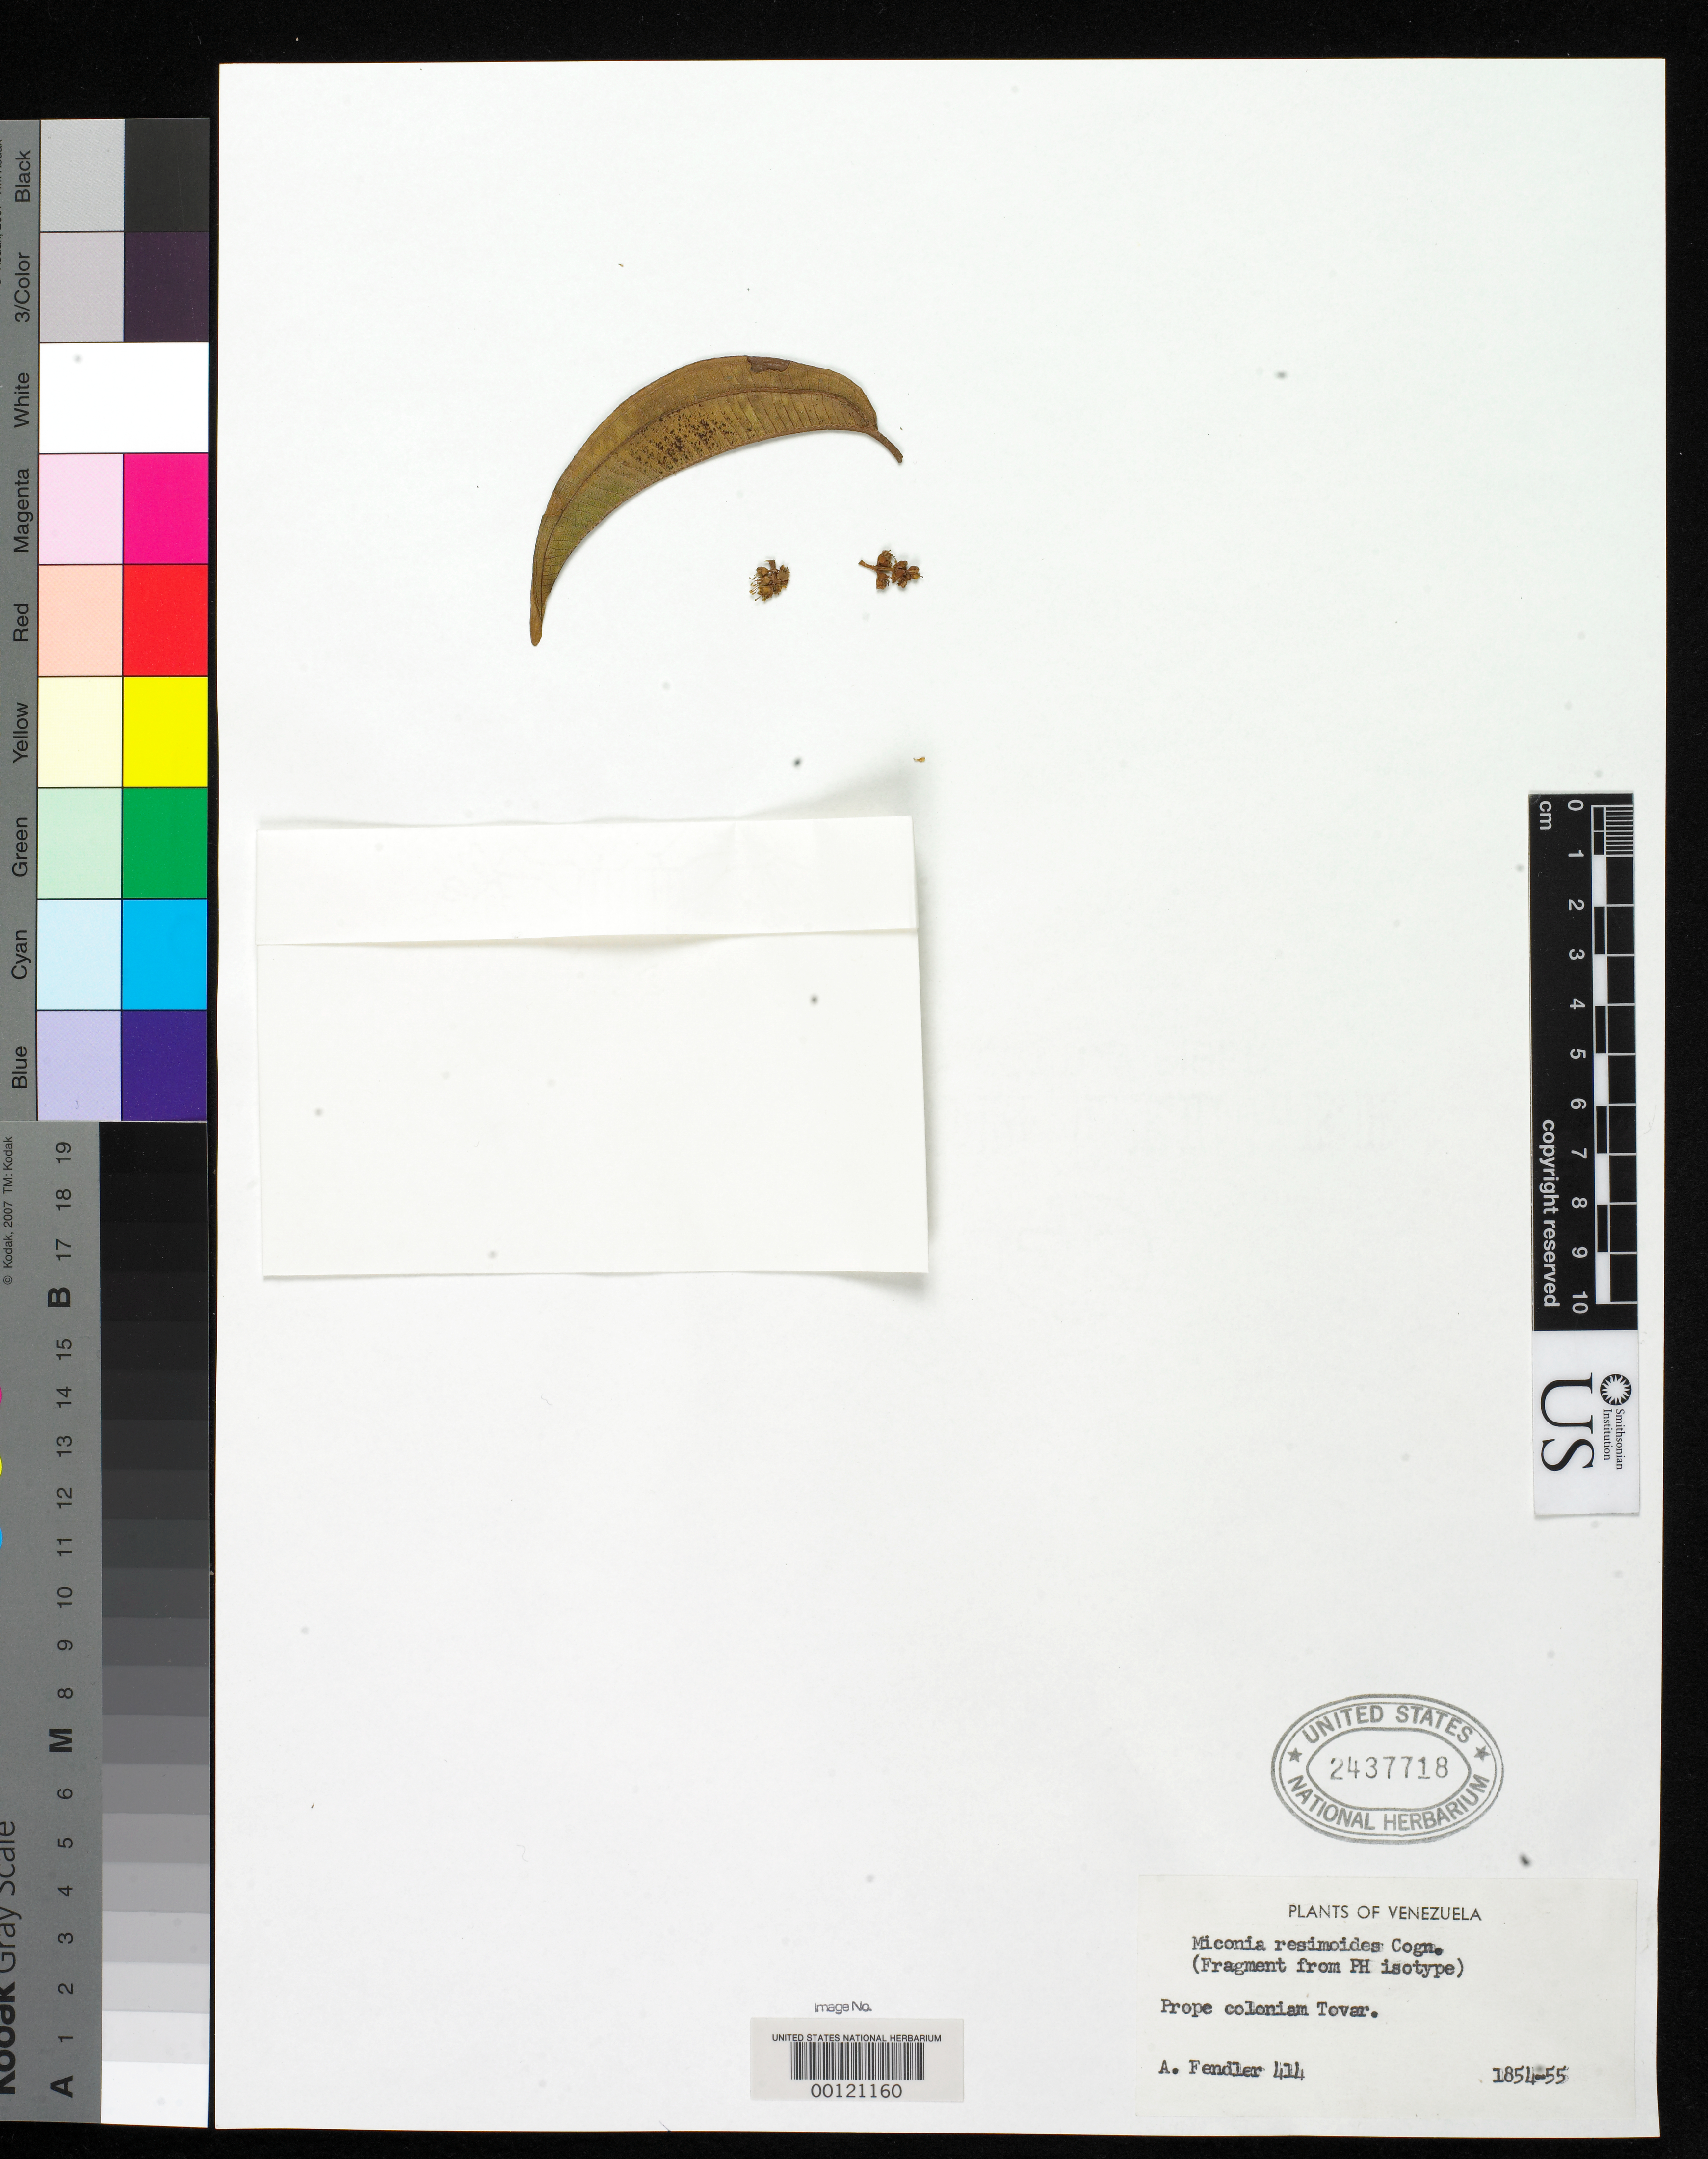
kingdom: Plantae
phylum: Tracheophyta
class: Magnoliopsida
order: Myrtales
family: Melastomataceae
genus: Miconia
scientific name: Miconia resimoides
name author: Cogn. in A. DC.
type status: Isotype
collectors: A. Fendler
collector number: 414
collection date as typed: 1854 to -- --- 1855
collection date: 1854/1855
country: Venezuela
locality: Colonia Tovar.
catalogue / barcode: US 2437718